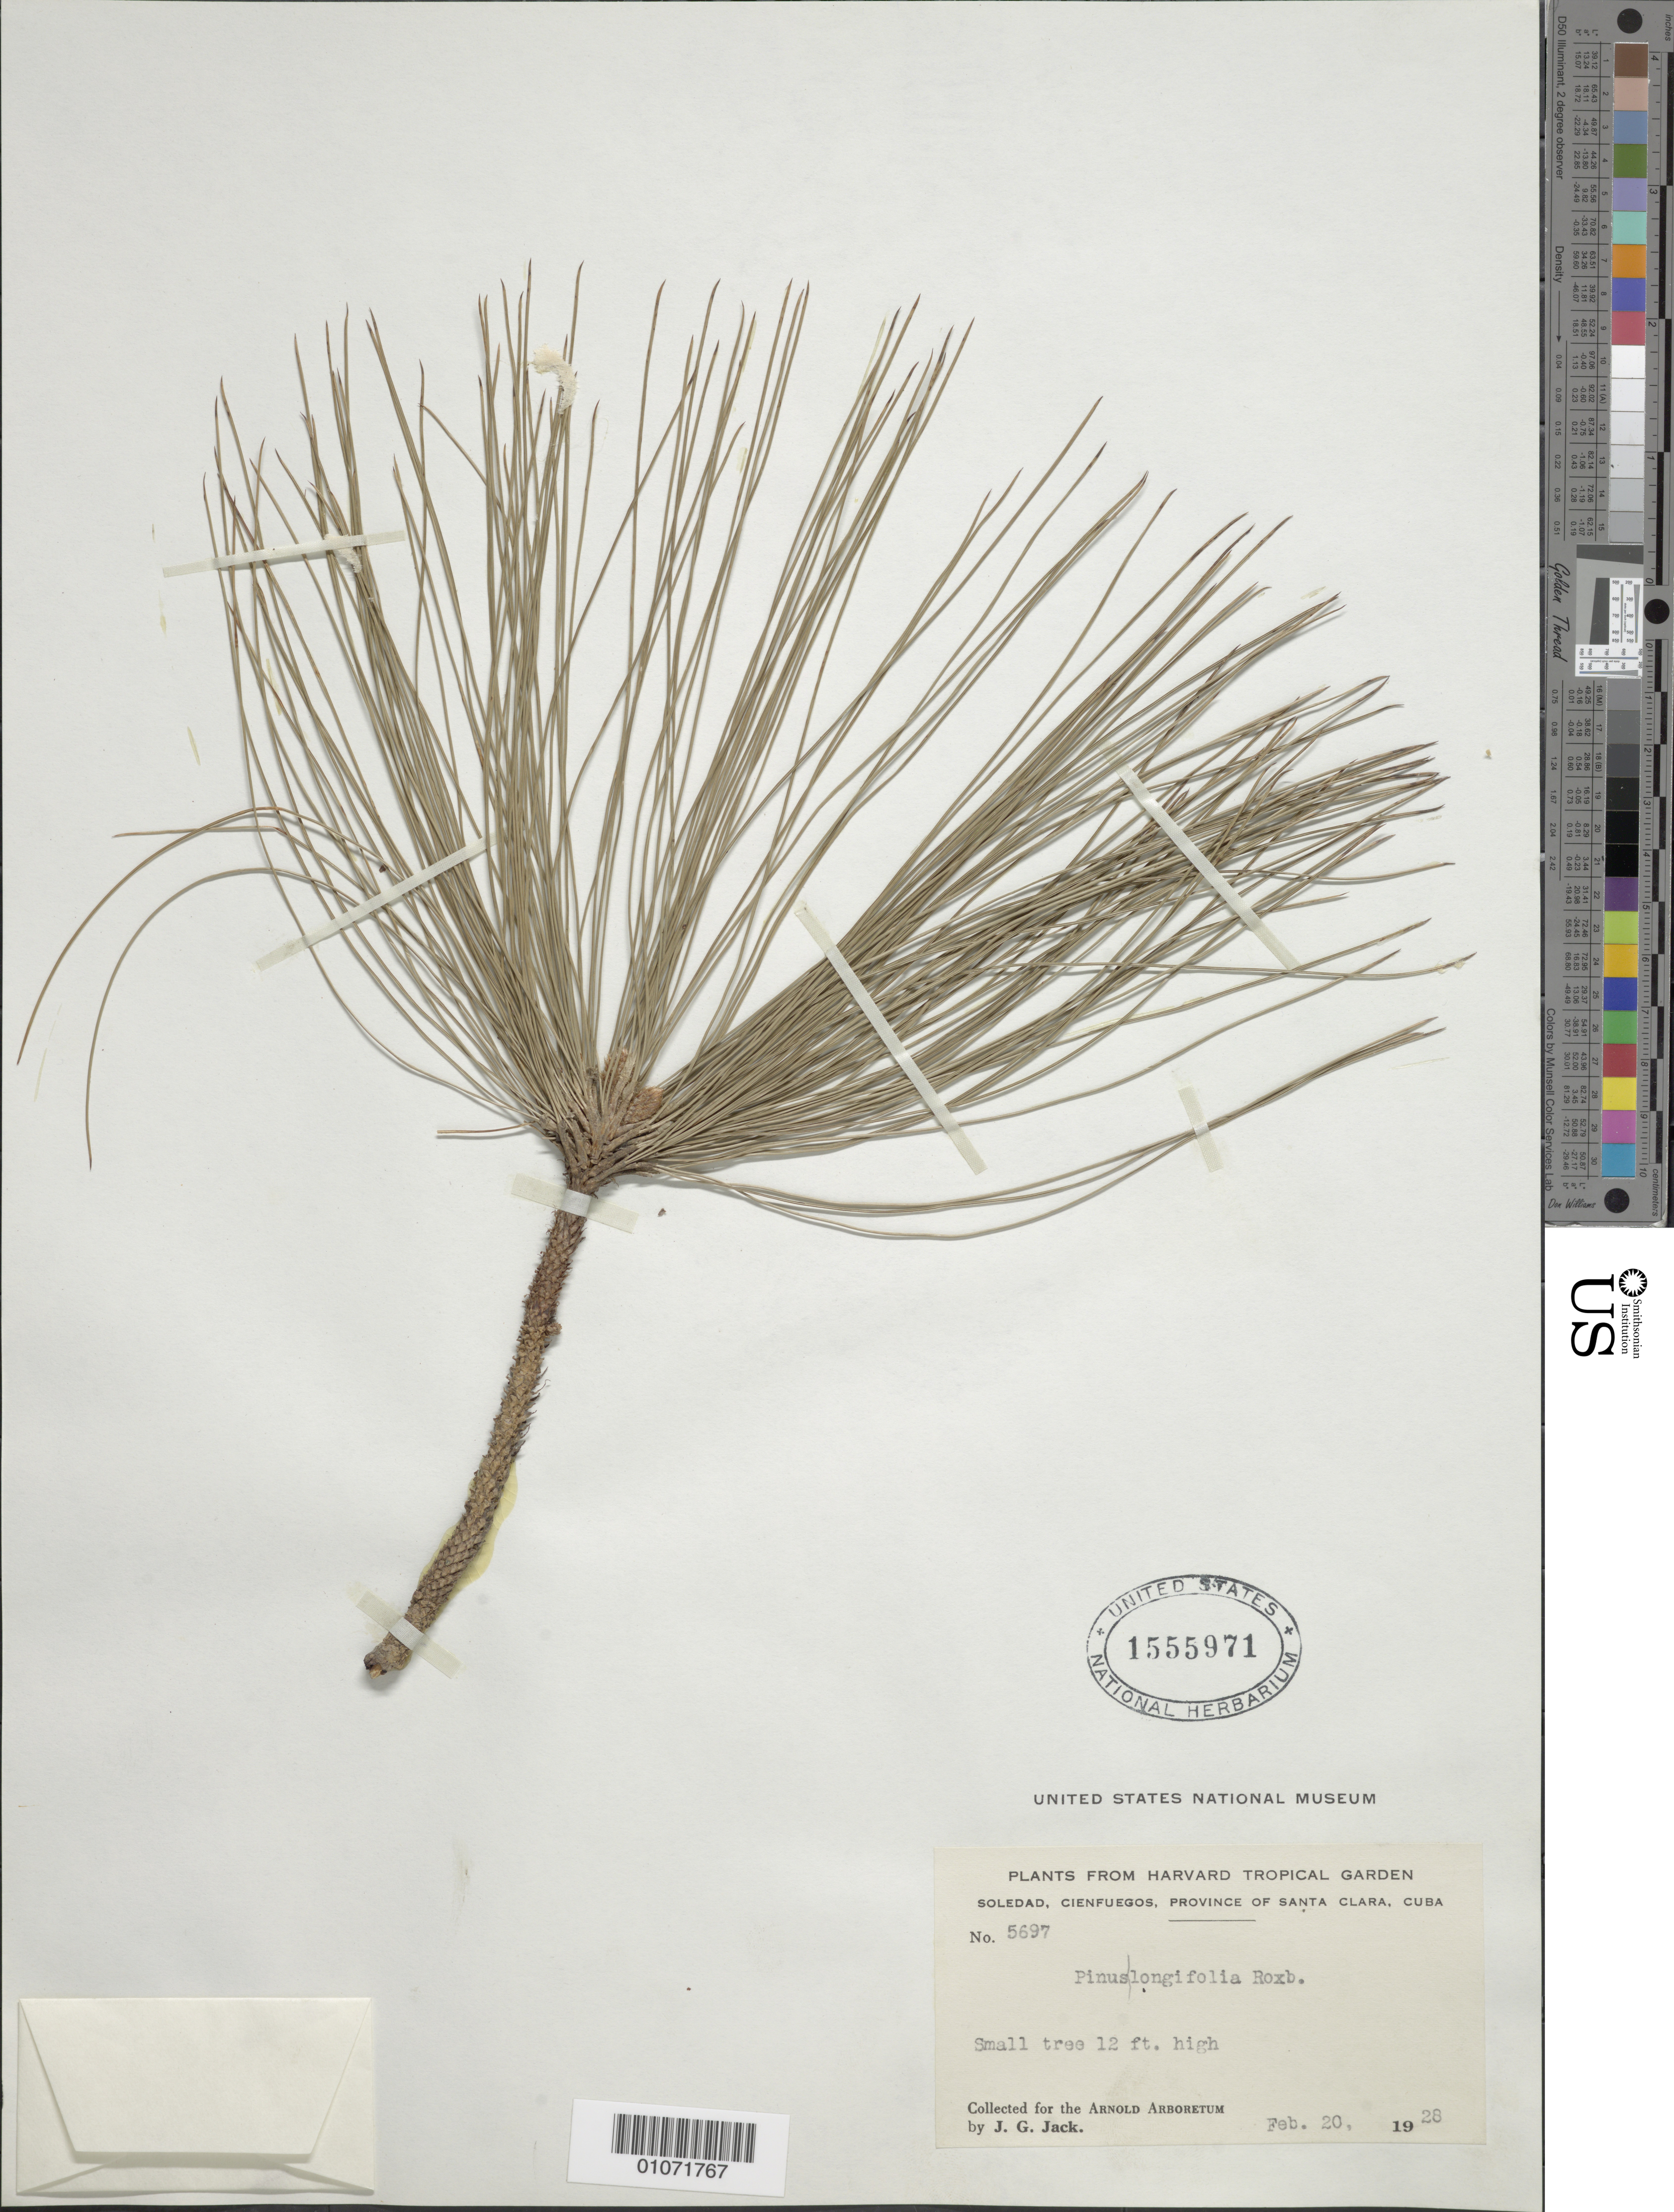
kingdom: Plantae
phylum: Tracheophyta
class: Pinopsida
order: Pinales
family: Pinaceae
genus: Pinus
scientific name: Pinus longifolia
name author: Roxb. ex Lamb.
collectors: J. G. Jack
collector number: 5697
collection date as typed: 20 Feb 1928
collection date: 1928-02-20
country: Cuba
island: Cuba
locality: Provice of Santa Clara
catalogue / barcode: US 1555971